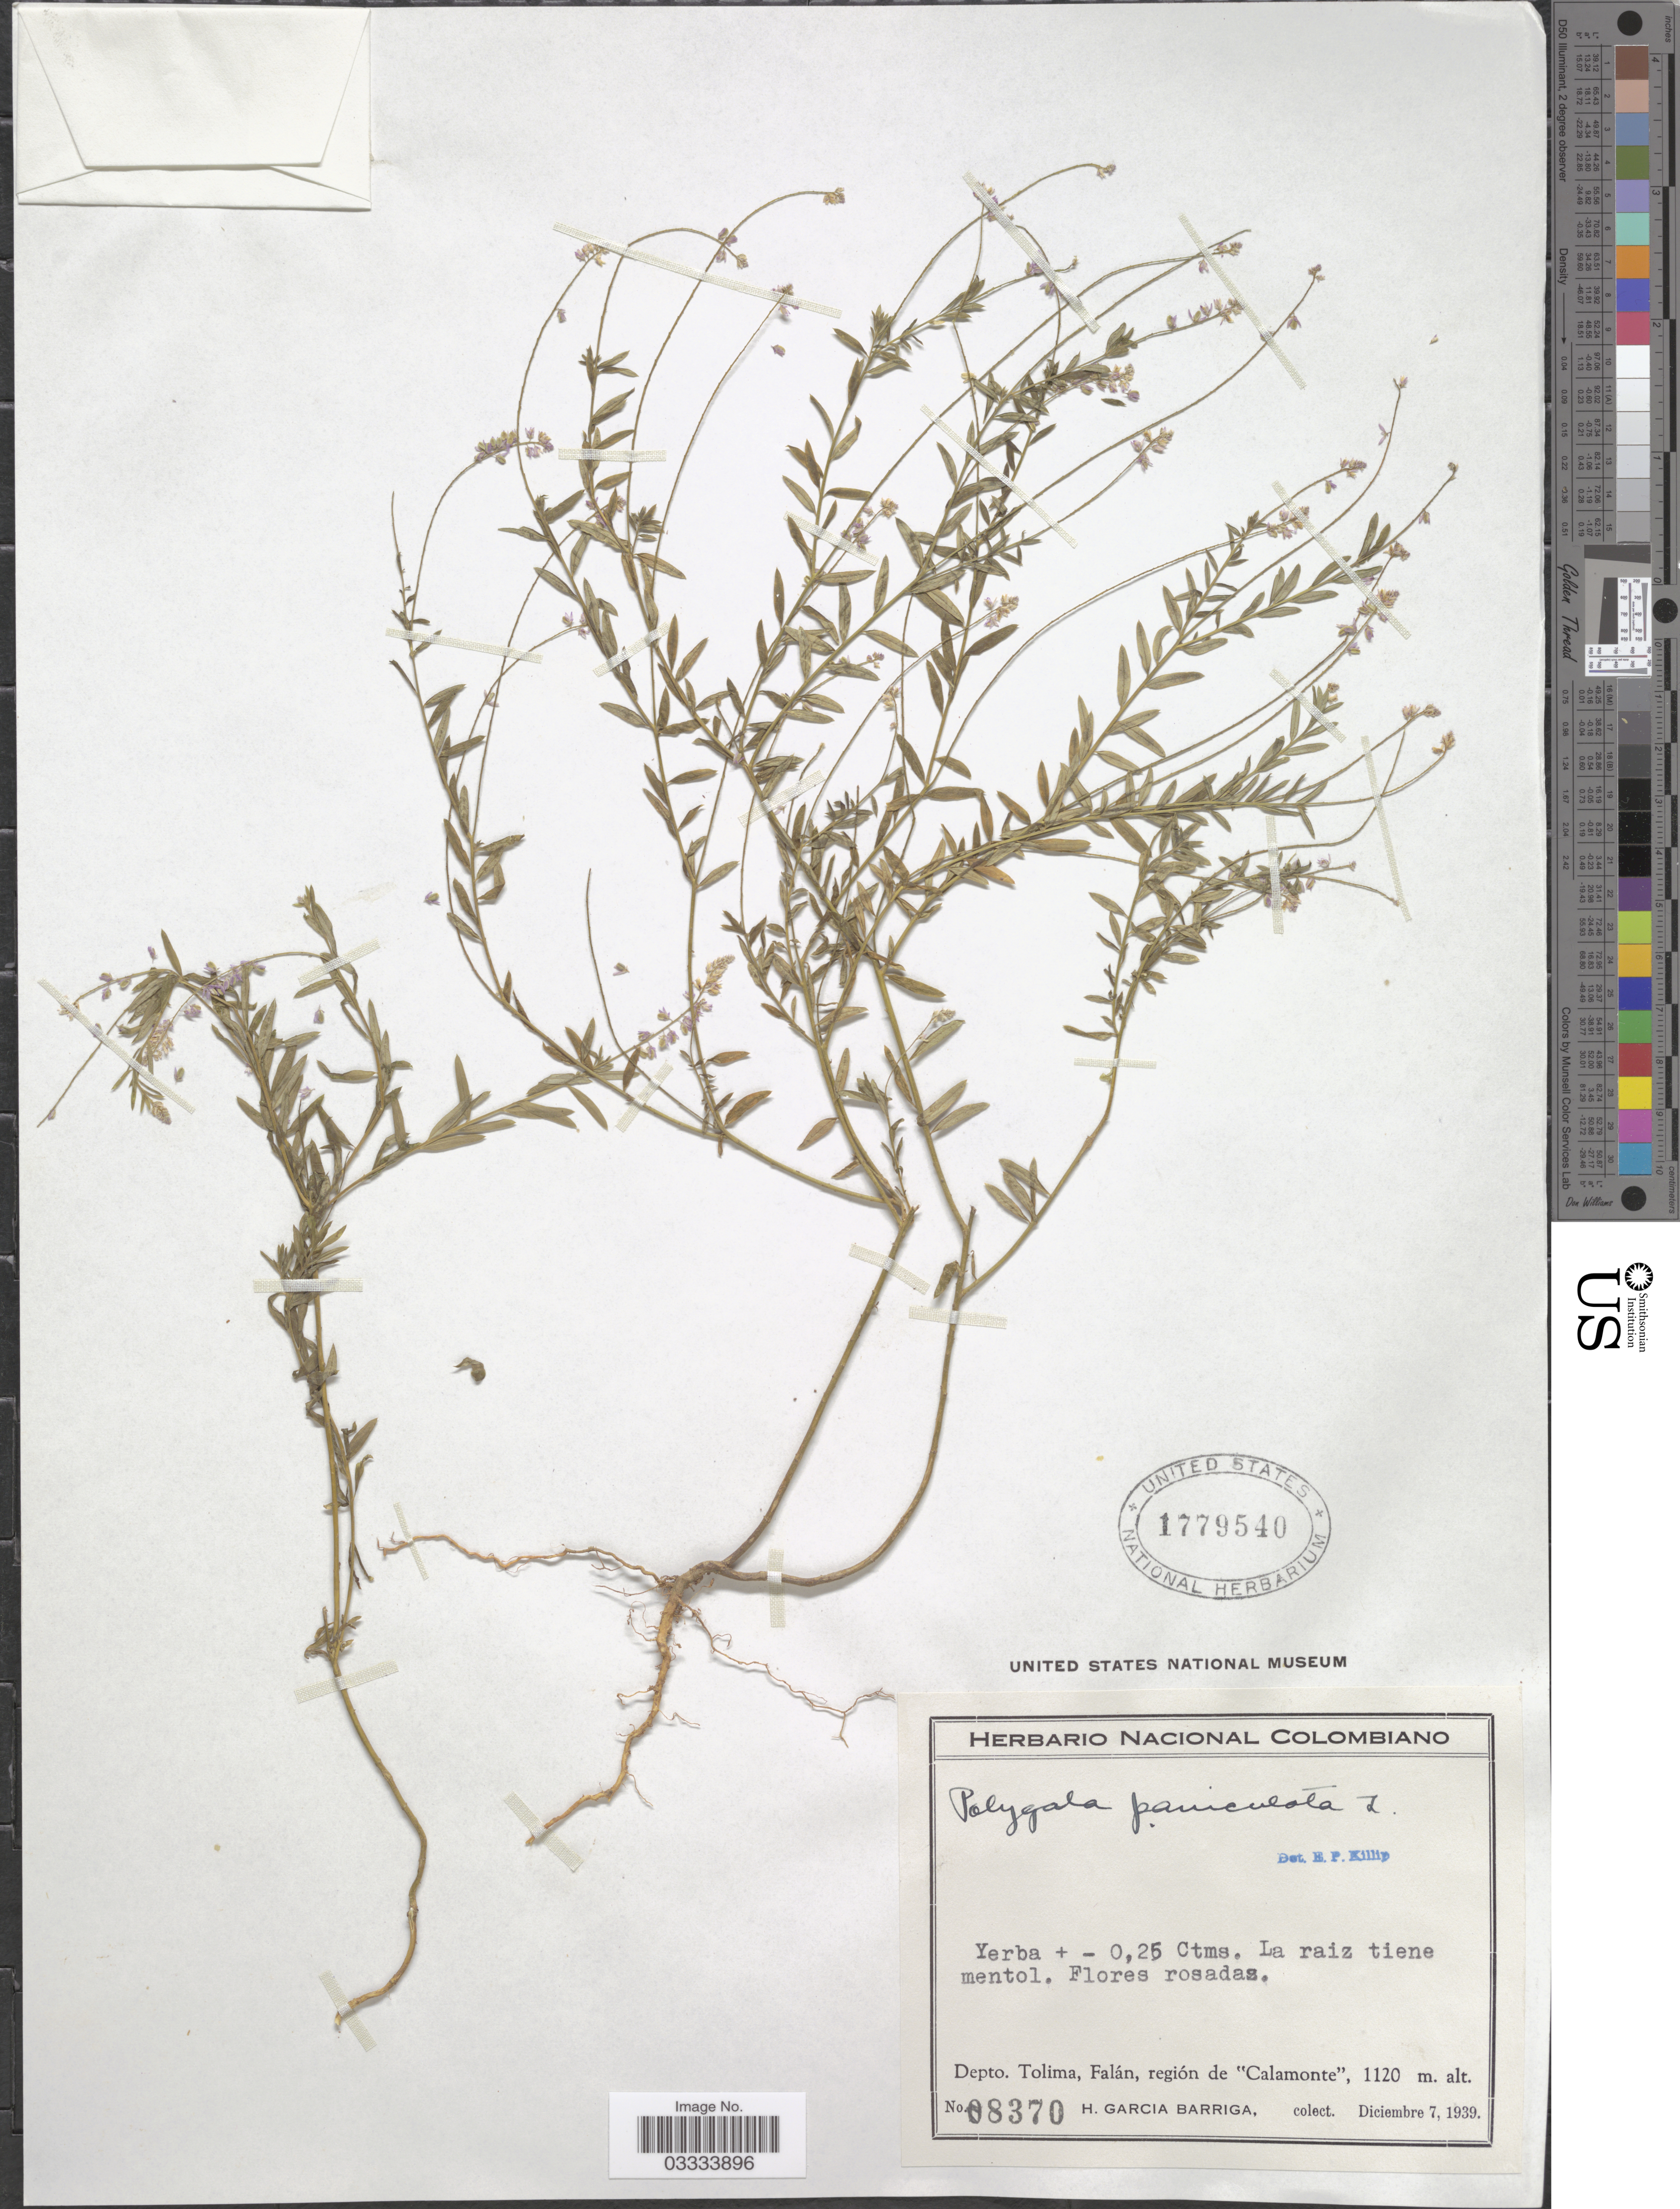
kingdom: Plantae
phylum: Tracheophyta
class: Magnoliopsida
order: Fabales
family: Polygalaceae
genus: Polygala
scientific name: Polygala paniculata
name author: L.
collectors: H. García Barriga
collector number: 08370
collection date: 1939-12-07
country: Colombia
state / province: Tolima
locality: Depto. Tolima, Falán, región de "Calamonte".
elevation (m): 1120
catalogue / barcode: US 1779540